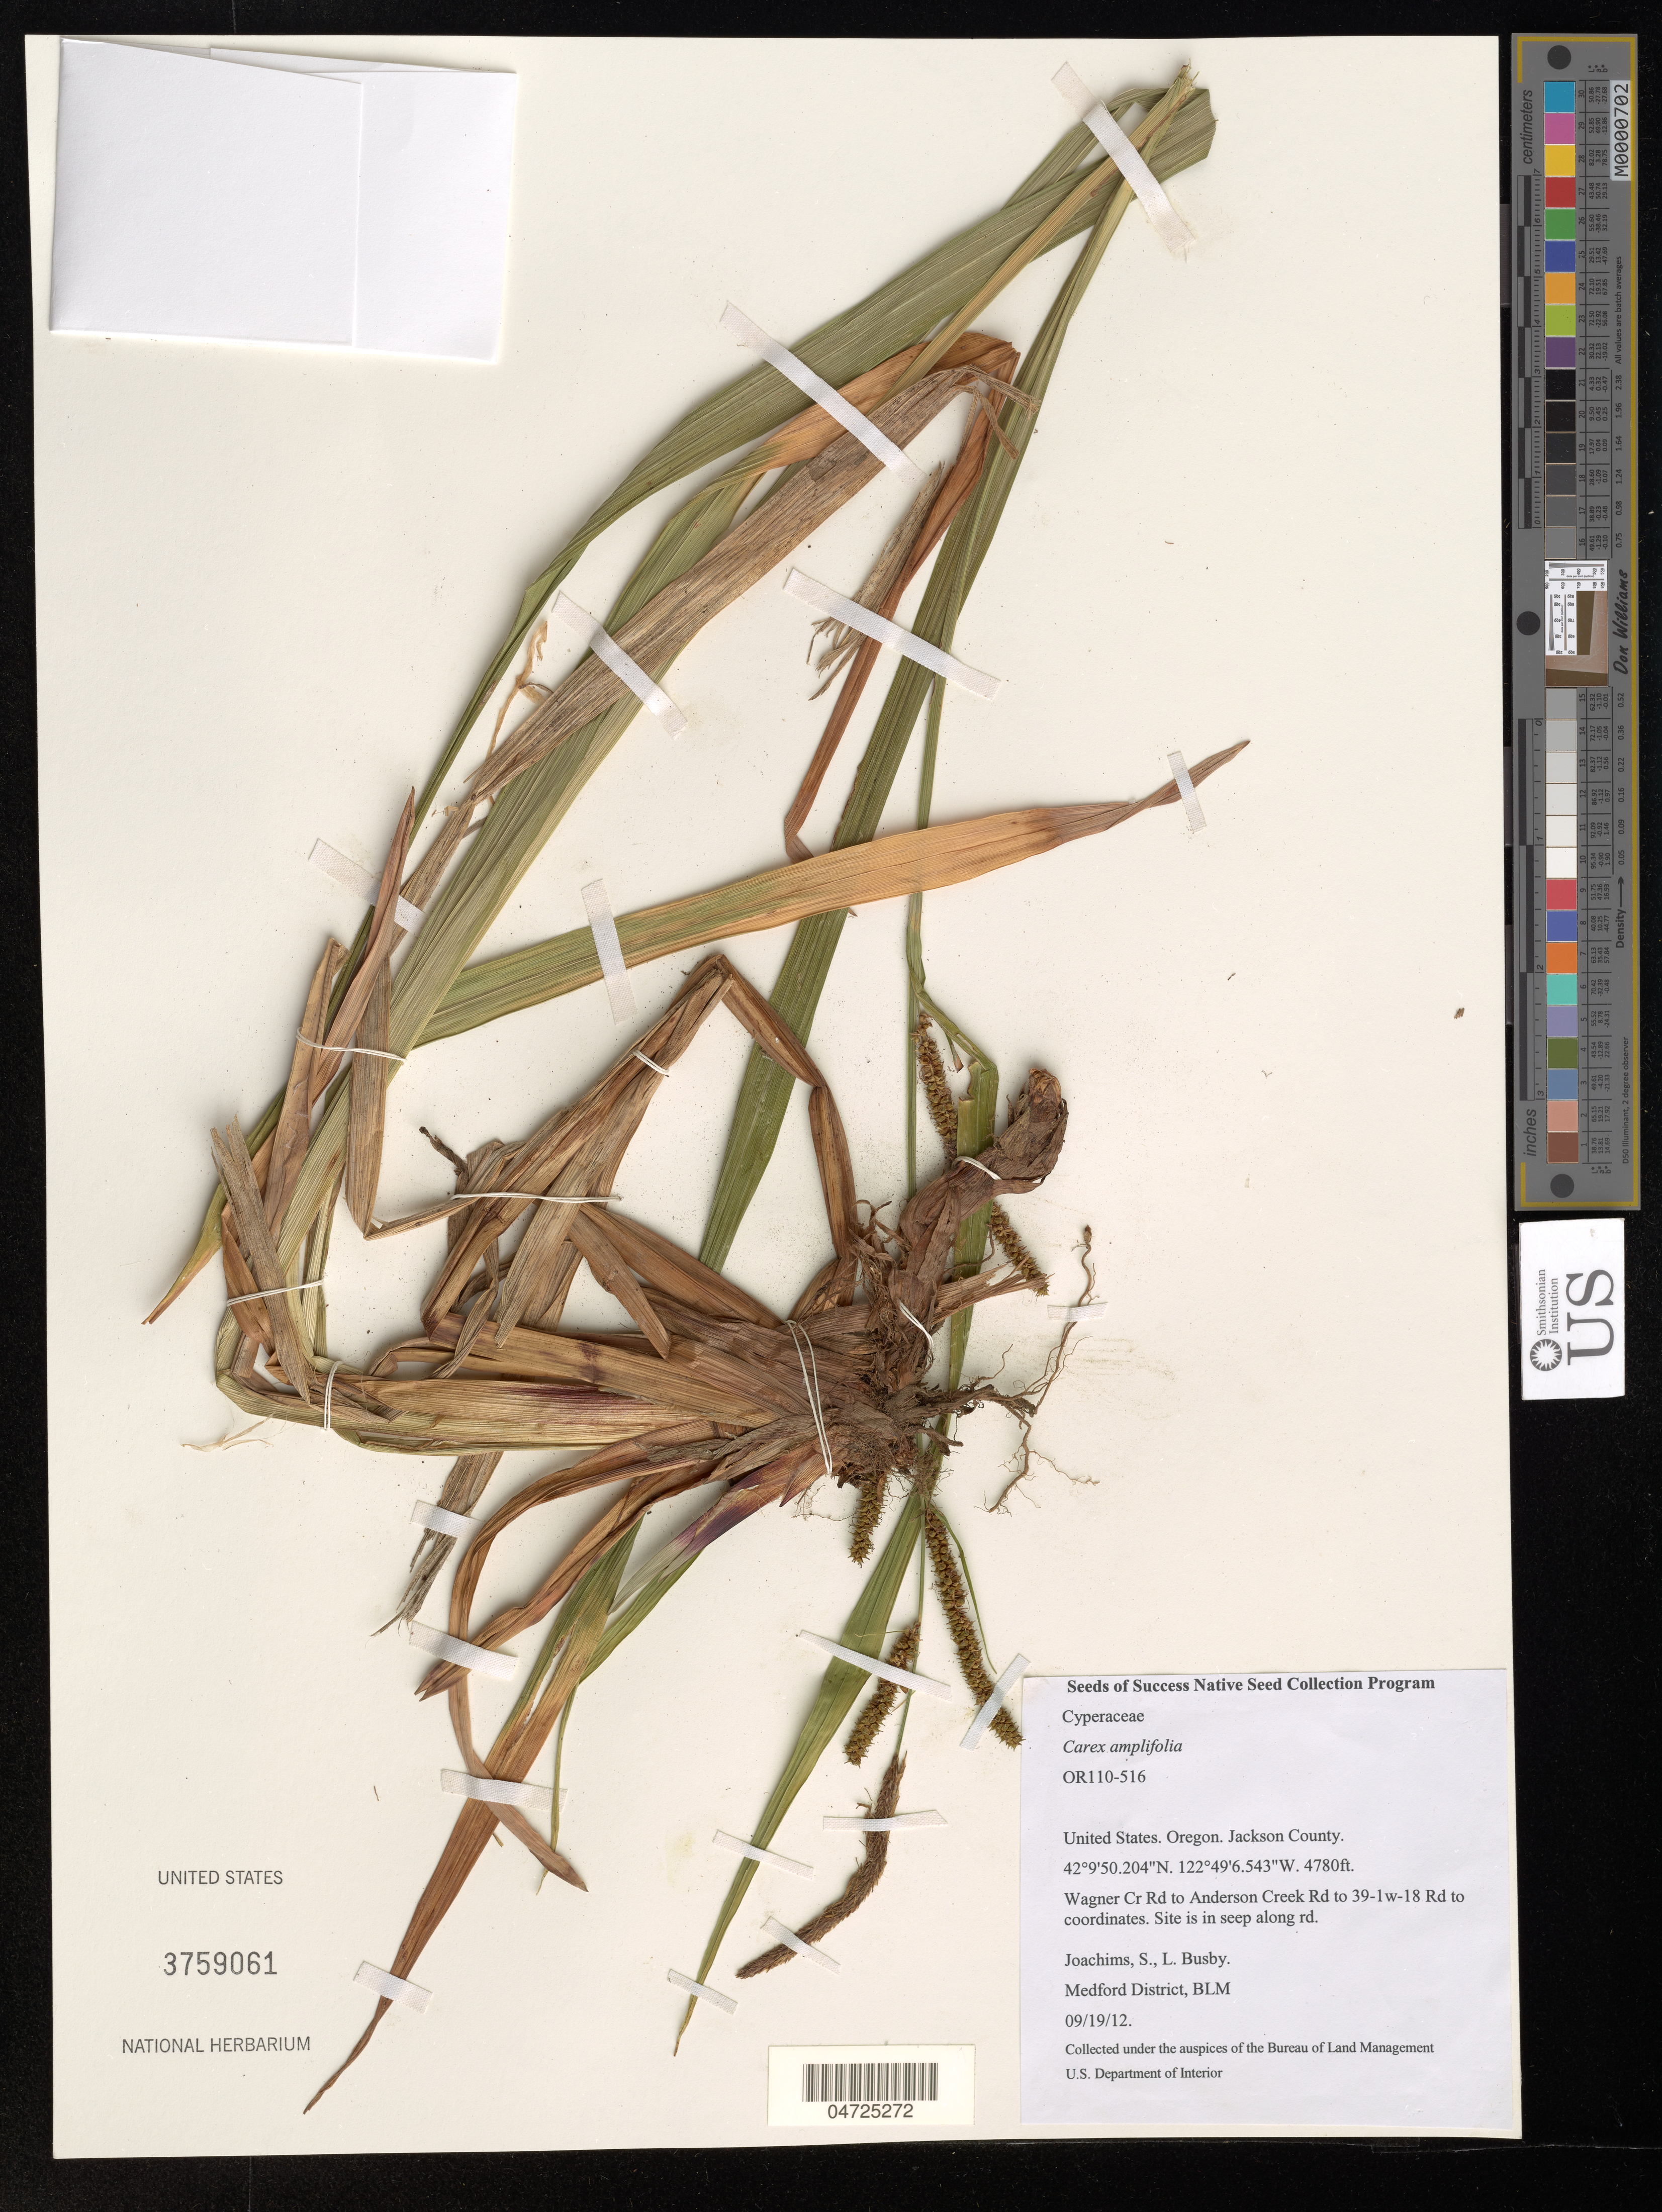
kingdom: Plantae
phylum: Tracheophyta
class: Liliopsida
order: Poales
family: Cyperaceae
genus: Carex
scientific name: Carex amplifolia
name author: Boott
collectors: S. Joachims & L. Busby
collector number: OR110-516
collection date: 2012-09-19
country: United States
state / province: Oregon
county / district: Jackson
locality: Jackson County. Wagner Cr Rd to Anderson Creek Rd to 39-1-w-18 Rd to coordinates.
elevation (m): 1457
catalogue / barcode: US 3759061